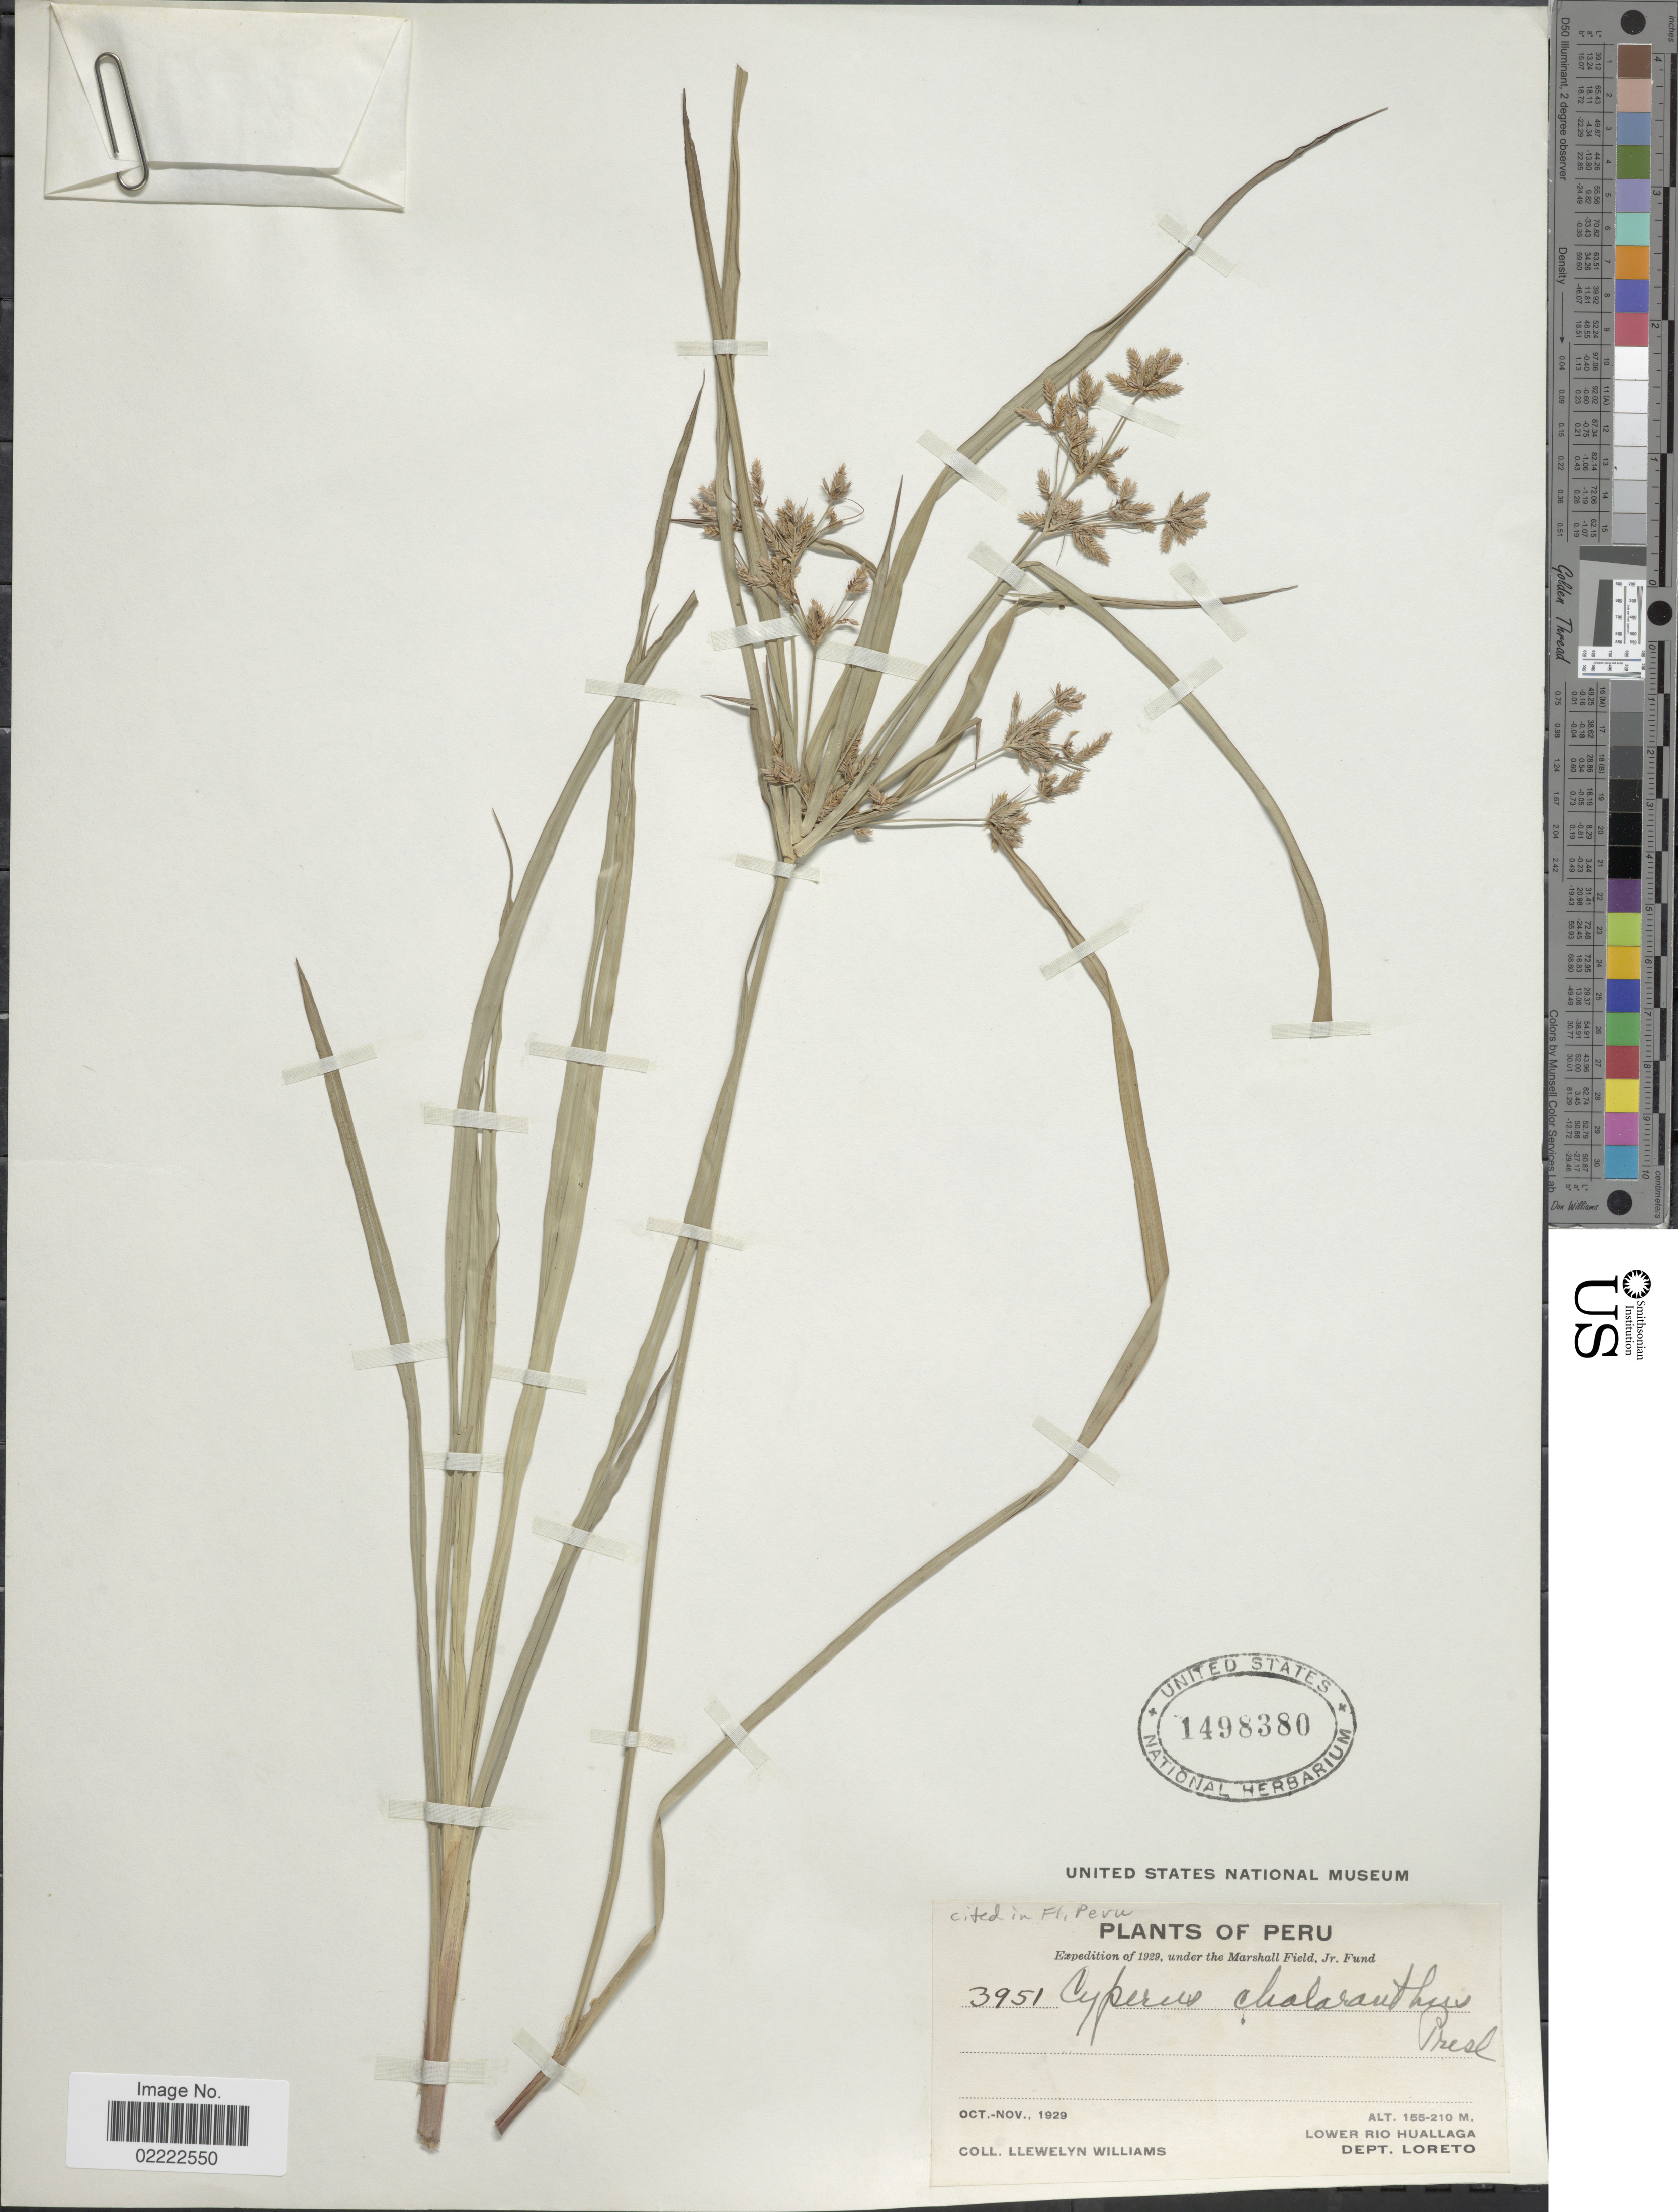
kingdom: Plantae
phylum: Tracheophyta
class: Liliopsida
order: Poales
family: Cyperaceae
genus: Cyperus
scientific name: Cyperus laxus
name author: Lam.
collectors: Ll. Williams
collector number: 3951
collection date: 1929-10/1929-11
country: Peru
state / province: Loreto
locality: Lower Rio Huallaga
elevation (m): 155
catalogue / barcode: US 1498380